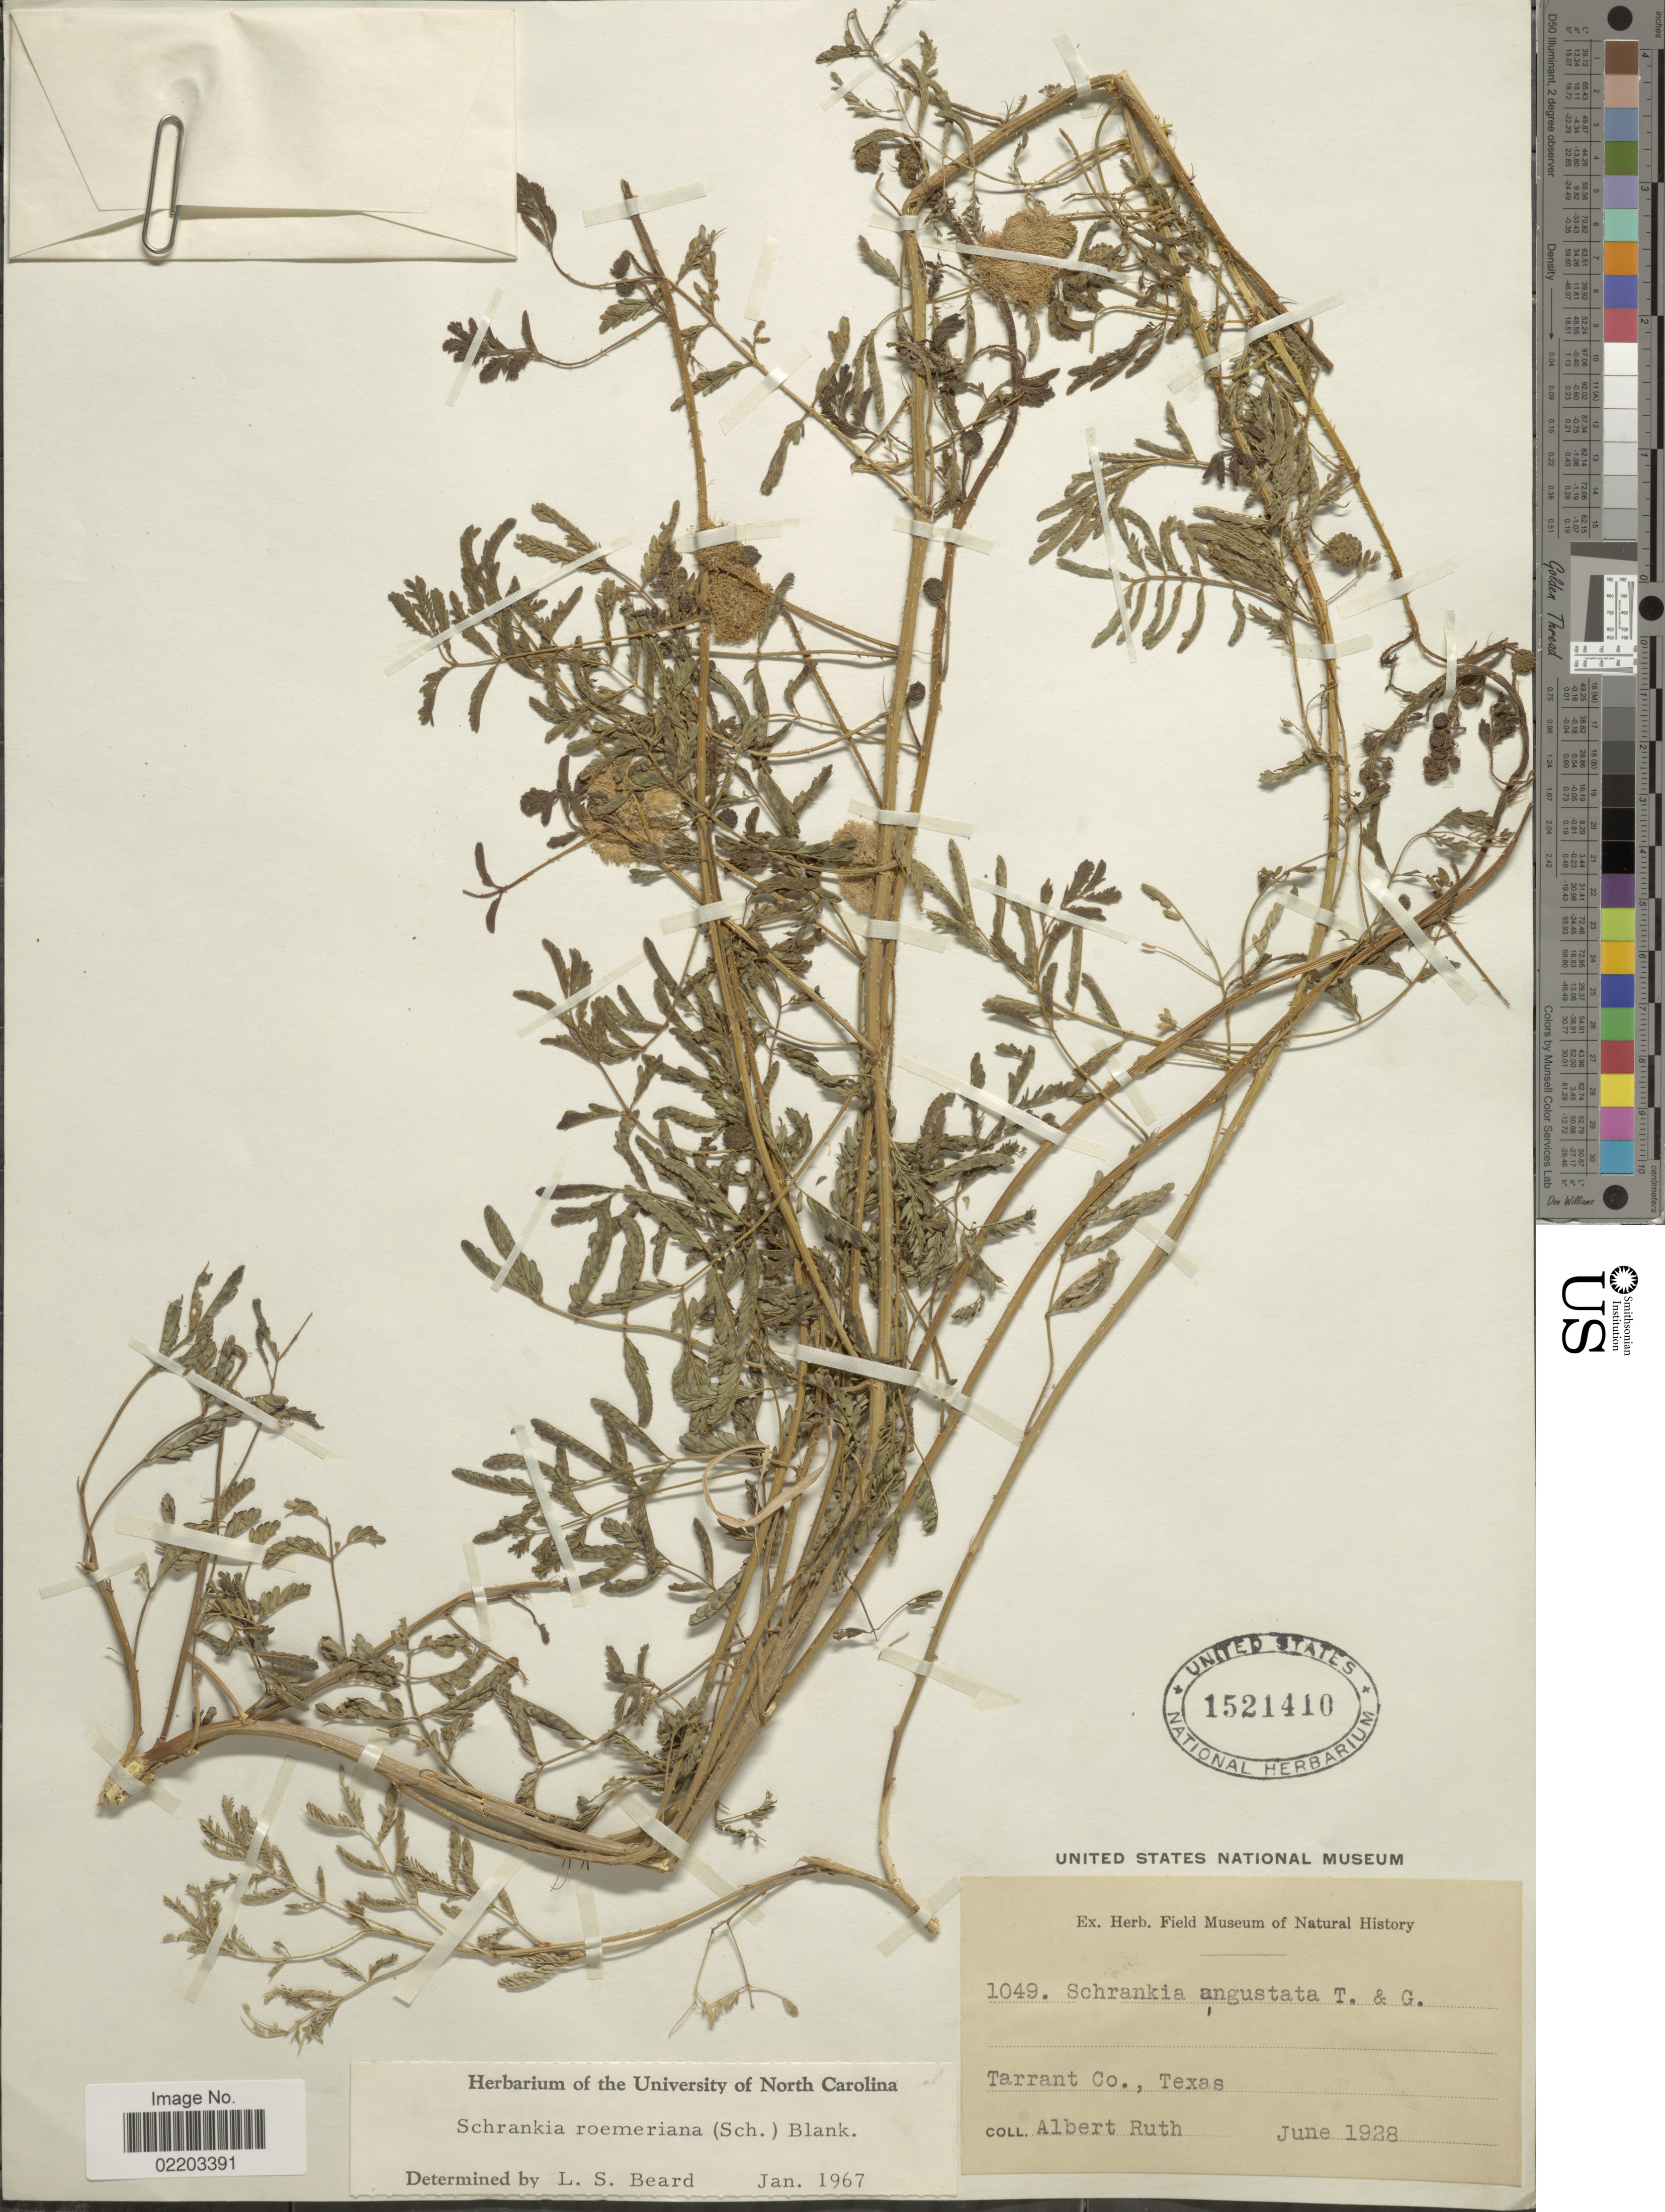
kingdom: Plantae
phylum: Tracheophyta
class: Magnoliopsida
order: Fabales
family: Fabaceae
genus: Mimosa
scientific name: Mimosa roemeriana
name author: Scheele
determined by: U.S. National Herbarium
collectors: A. Ruth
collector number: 1049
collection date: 1928-06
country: United States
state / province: Texas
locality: Tarrant Co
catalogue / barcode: US 1521410